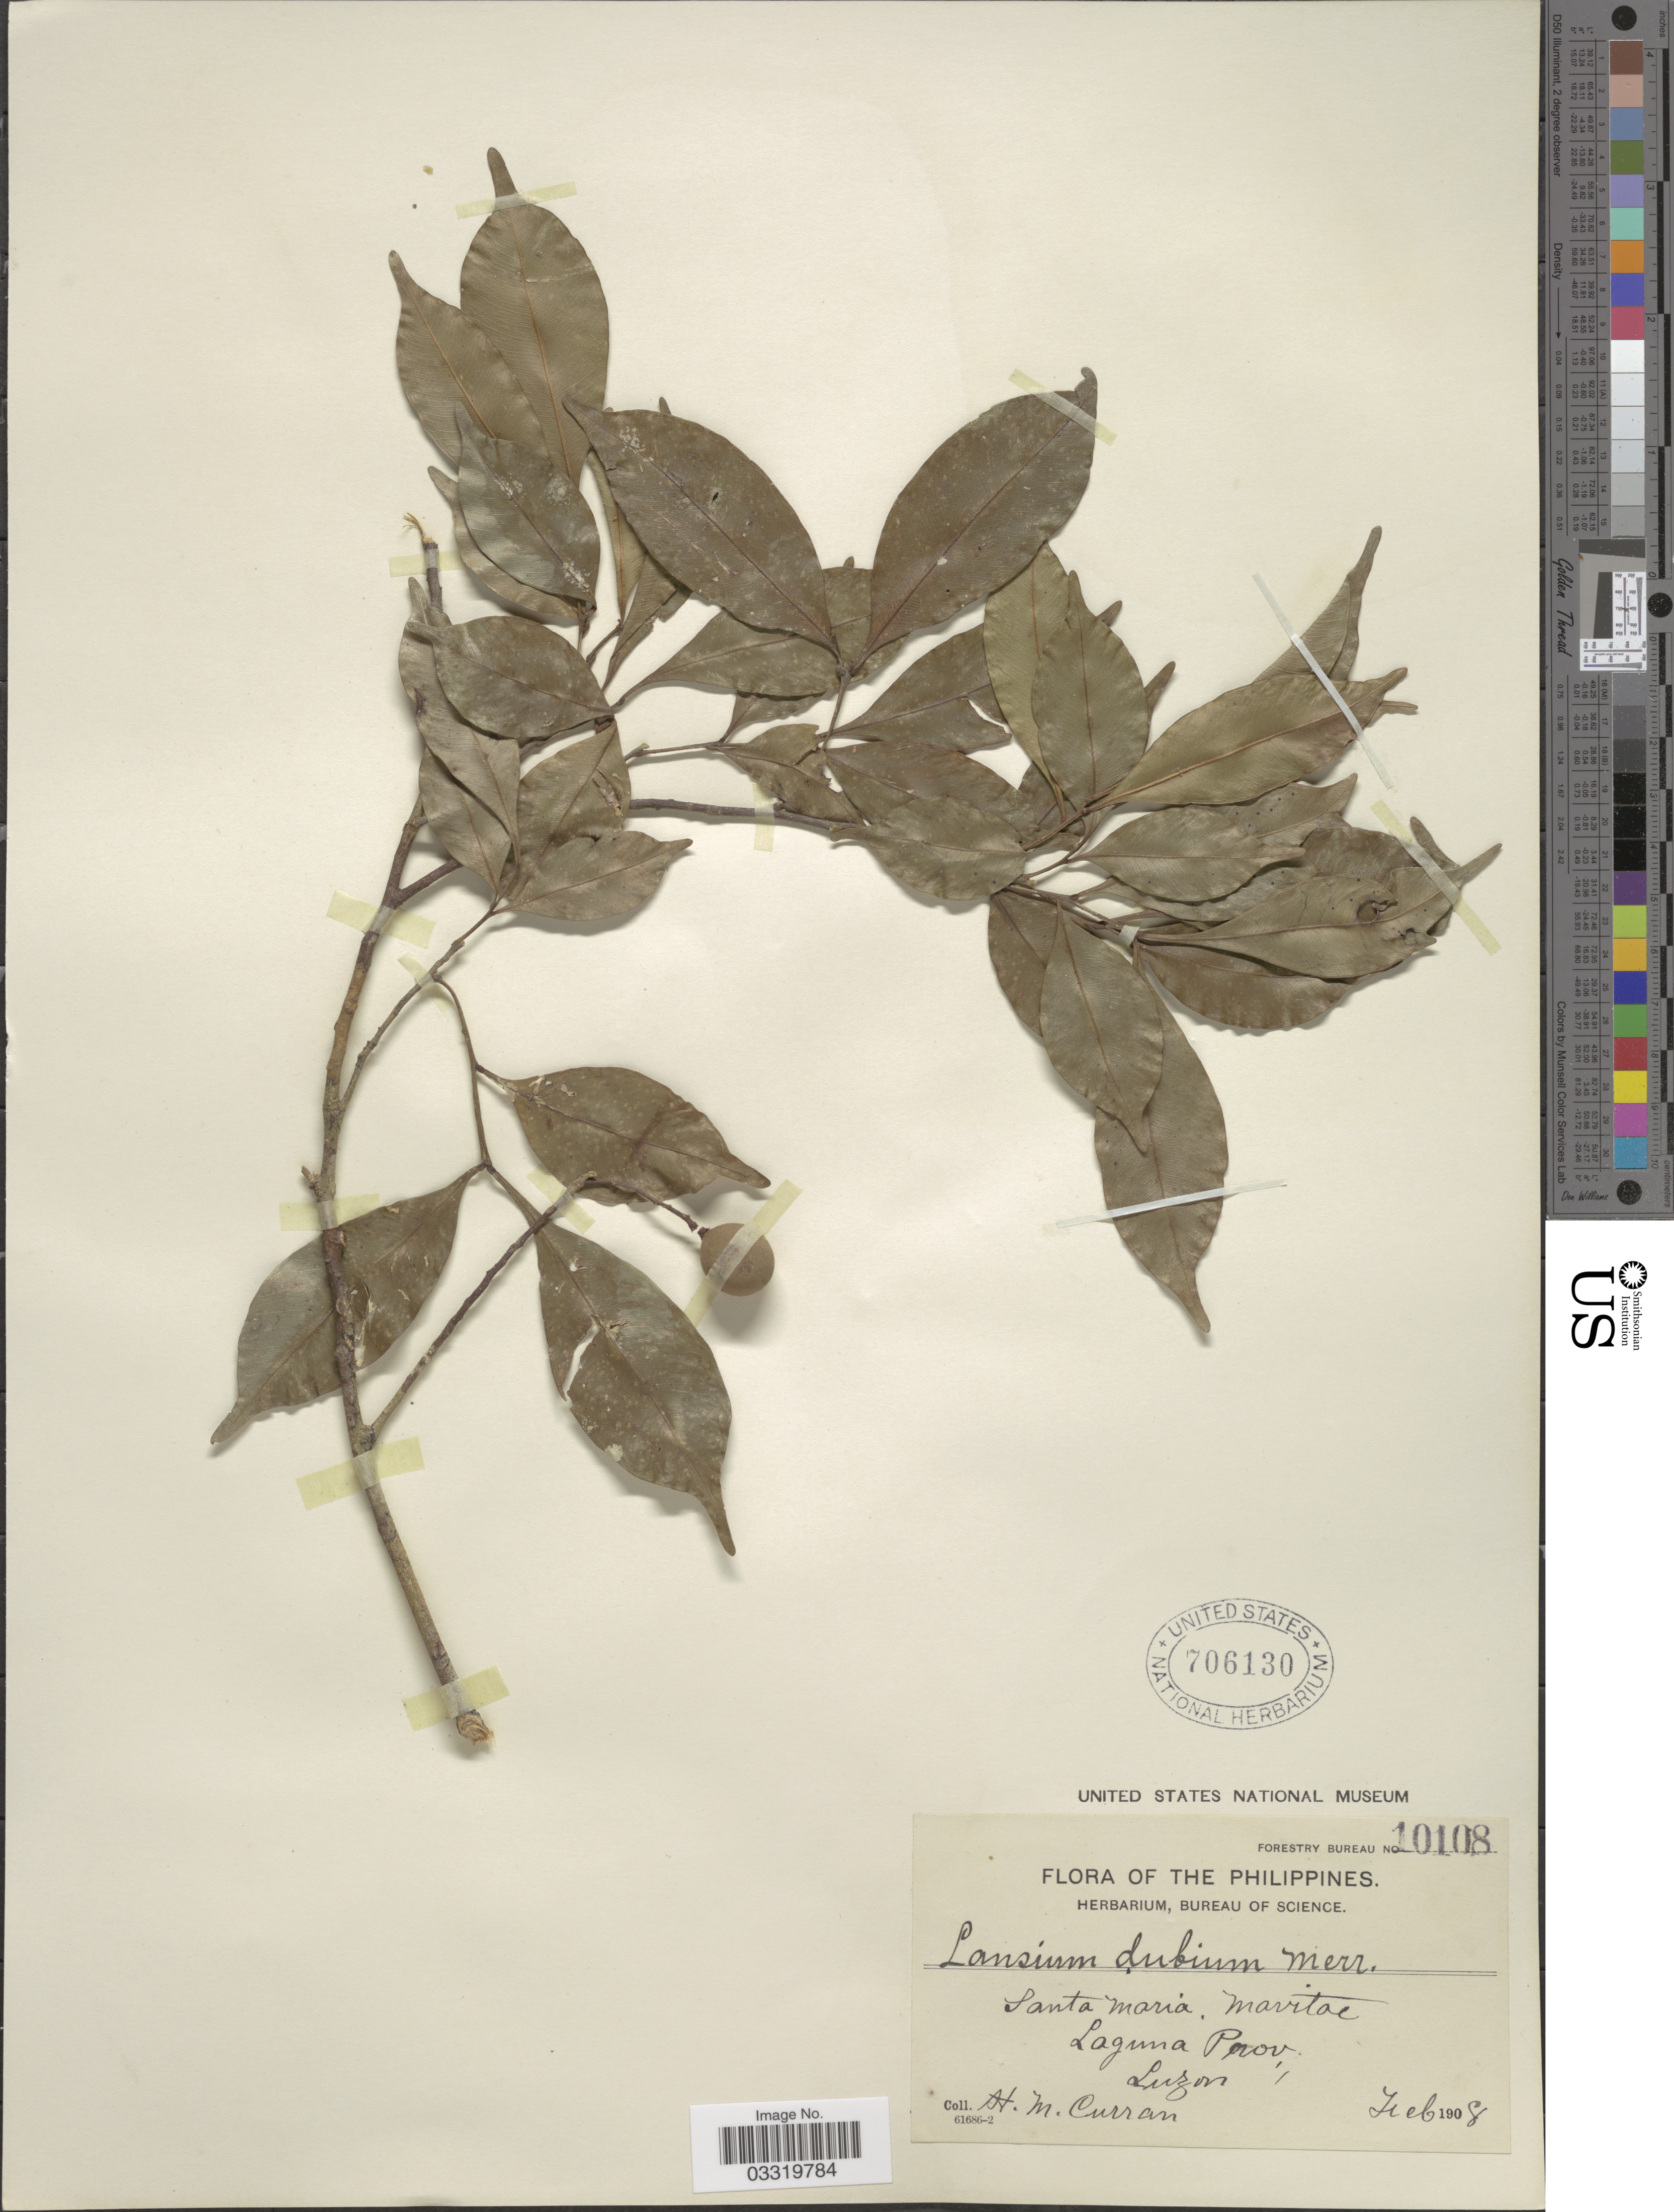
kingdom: Plantae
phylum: Tracheophyta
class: Magnoliopsida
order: Sapindales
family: Meliaceae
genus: Reinwardtiodendron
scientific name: Reinwardtiodendron humile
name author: (Hassk.) Mabb.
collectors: H. M. Curran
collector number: Forestry Bureau 10108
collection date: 1908-02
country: Philippines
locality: Santa Maria Mavitac. Laguna Prov., Luzon.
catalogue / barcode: US 706130